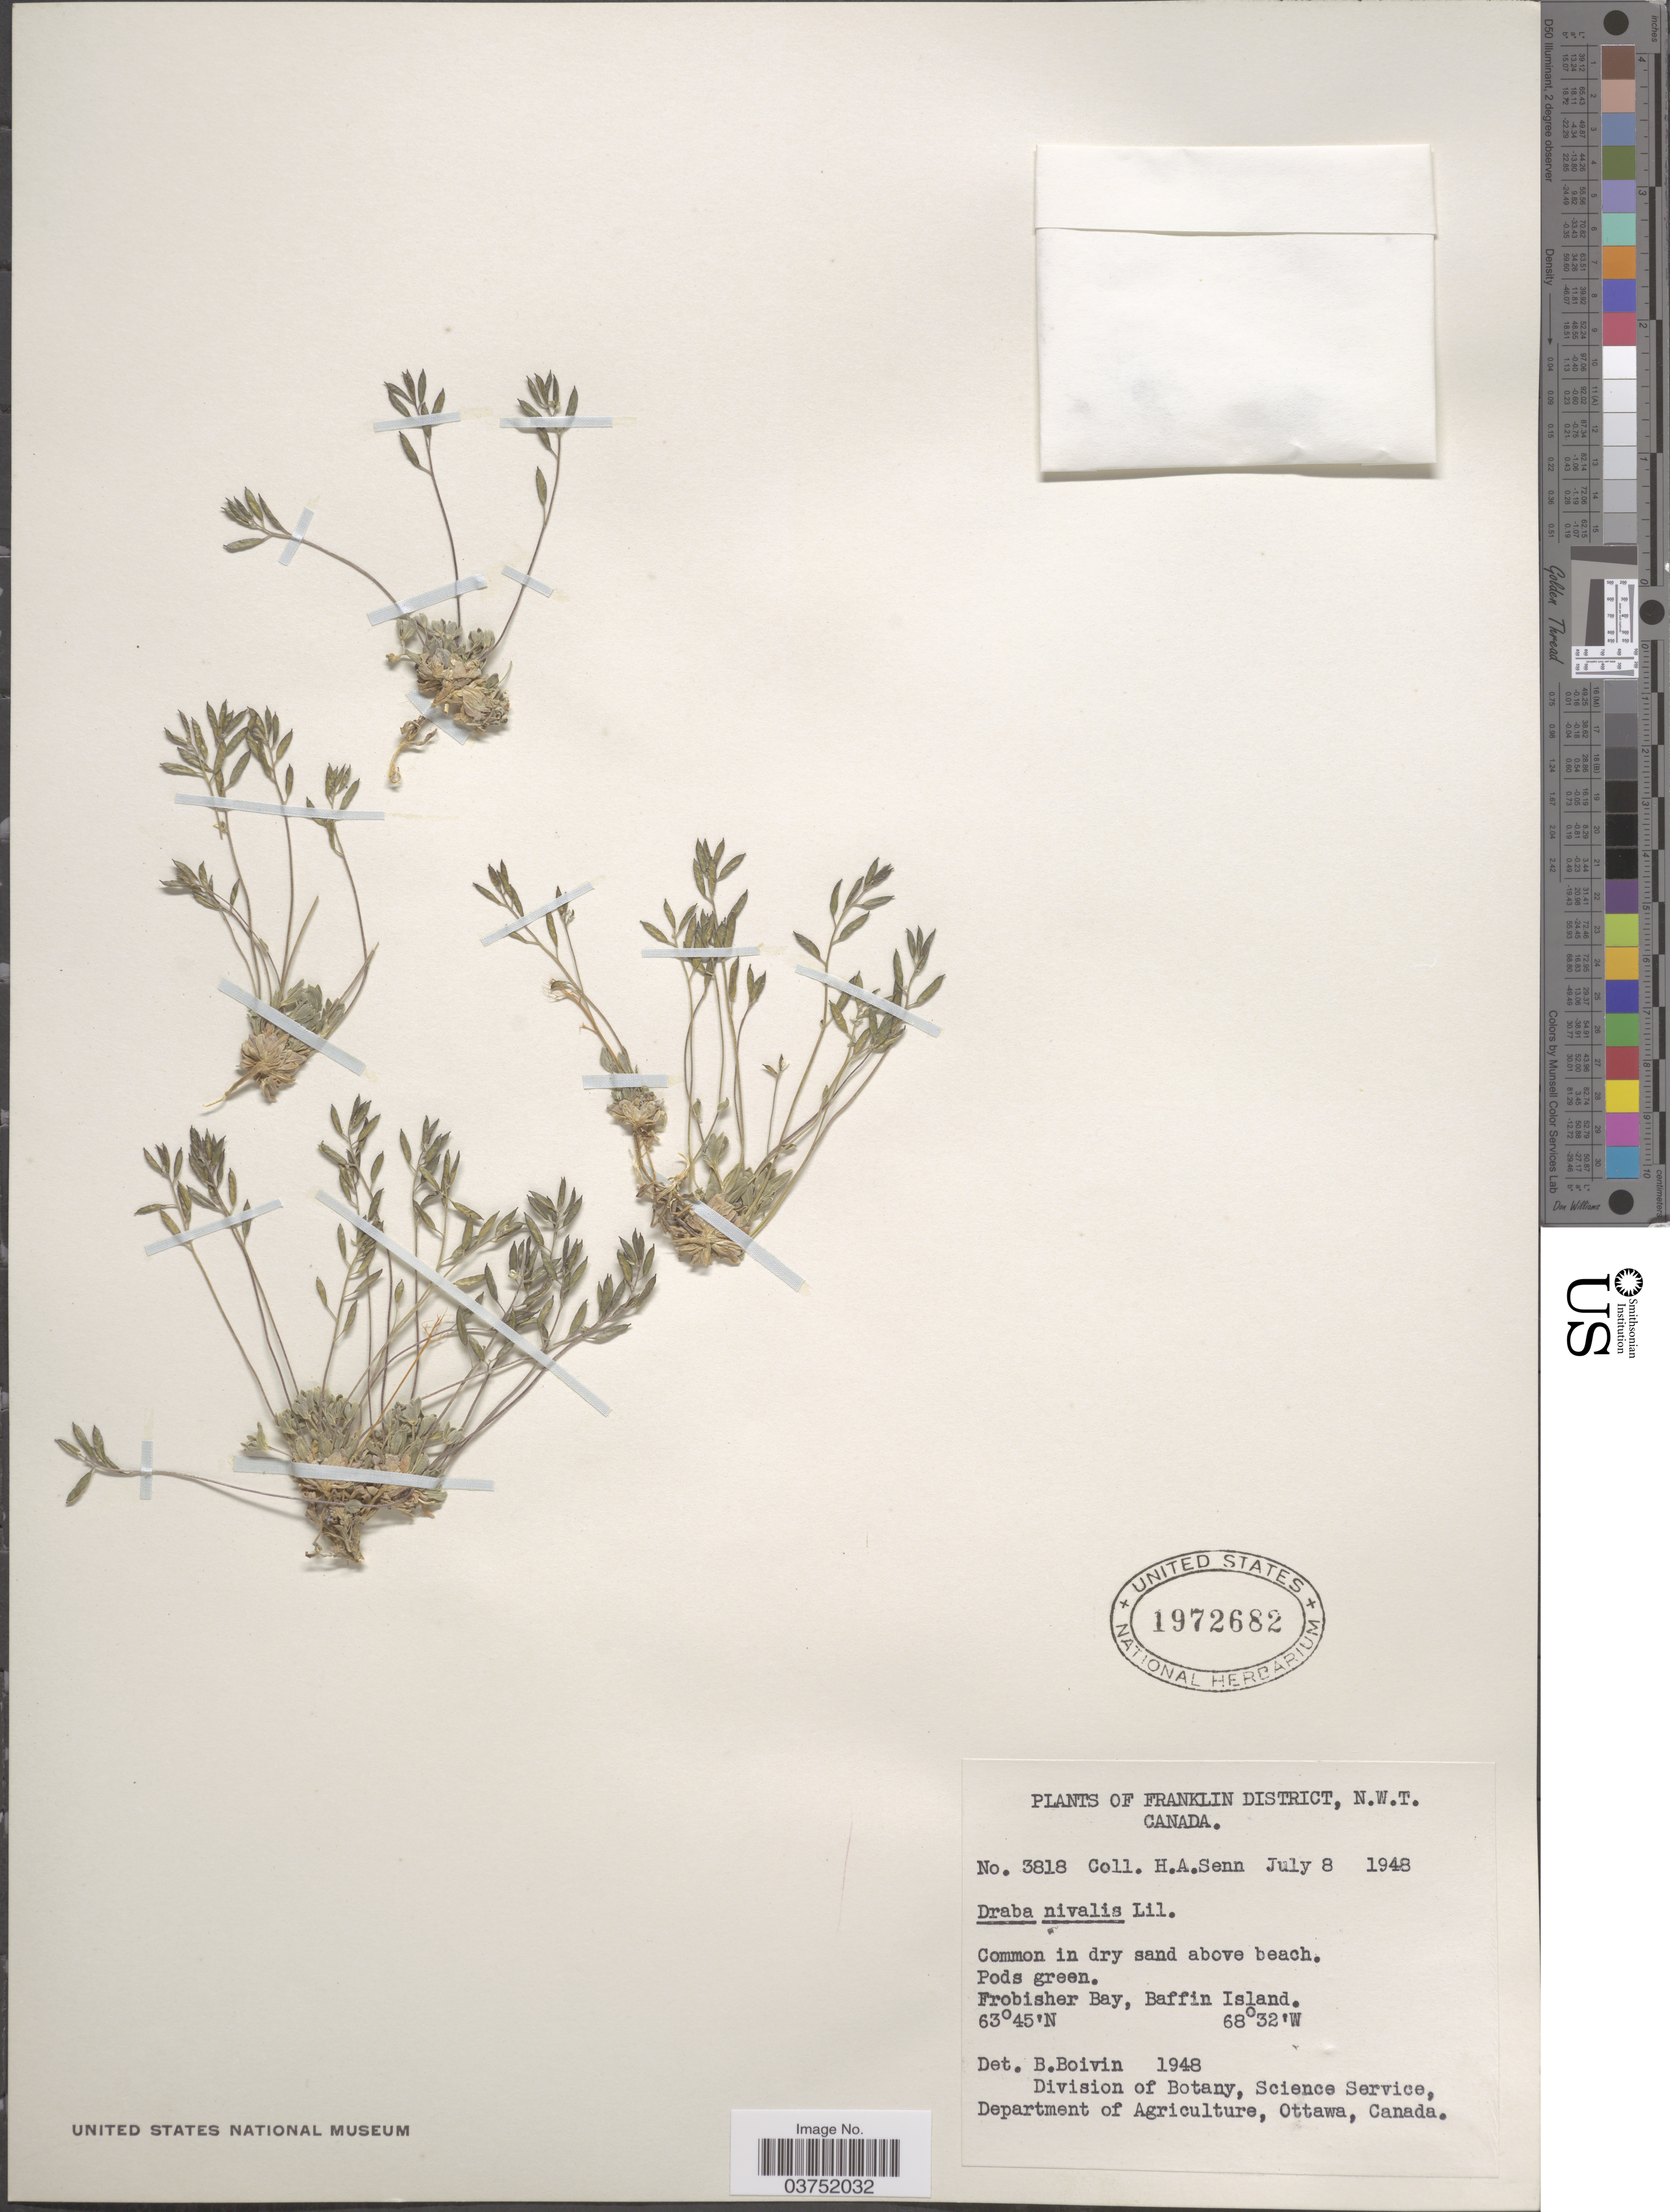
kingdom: Plantae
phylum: Tracheophyta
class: Magnoliopsida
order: Brassicales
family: Brassicaceae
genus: Draba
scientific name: Draba nivalis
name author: Lilj.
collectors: H. Senn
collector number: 3818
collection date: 1948-07-08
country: Canada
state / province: Northwest Territories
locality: Franklin District. Frobisher Bay, Baffin Island.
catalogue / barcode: US 1972682